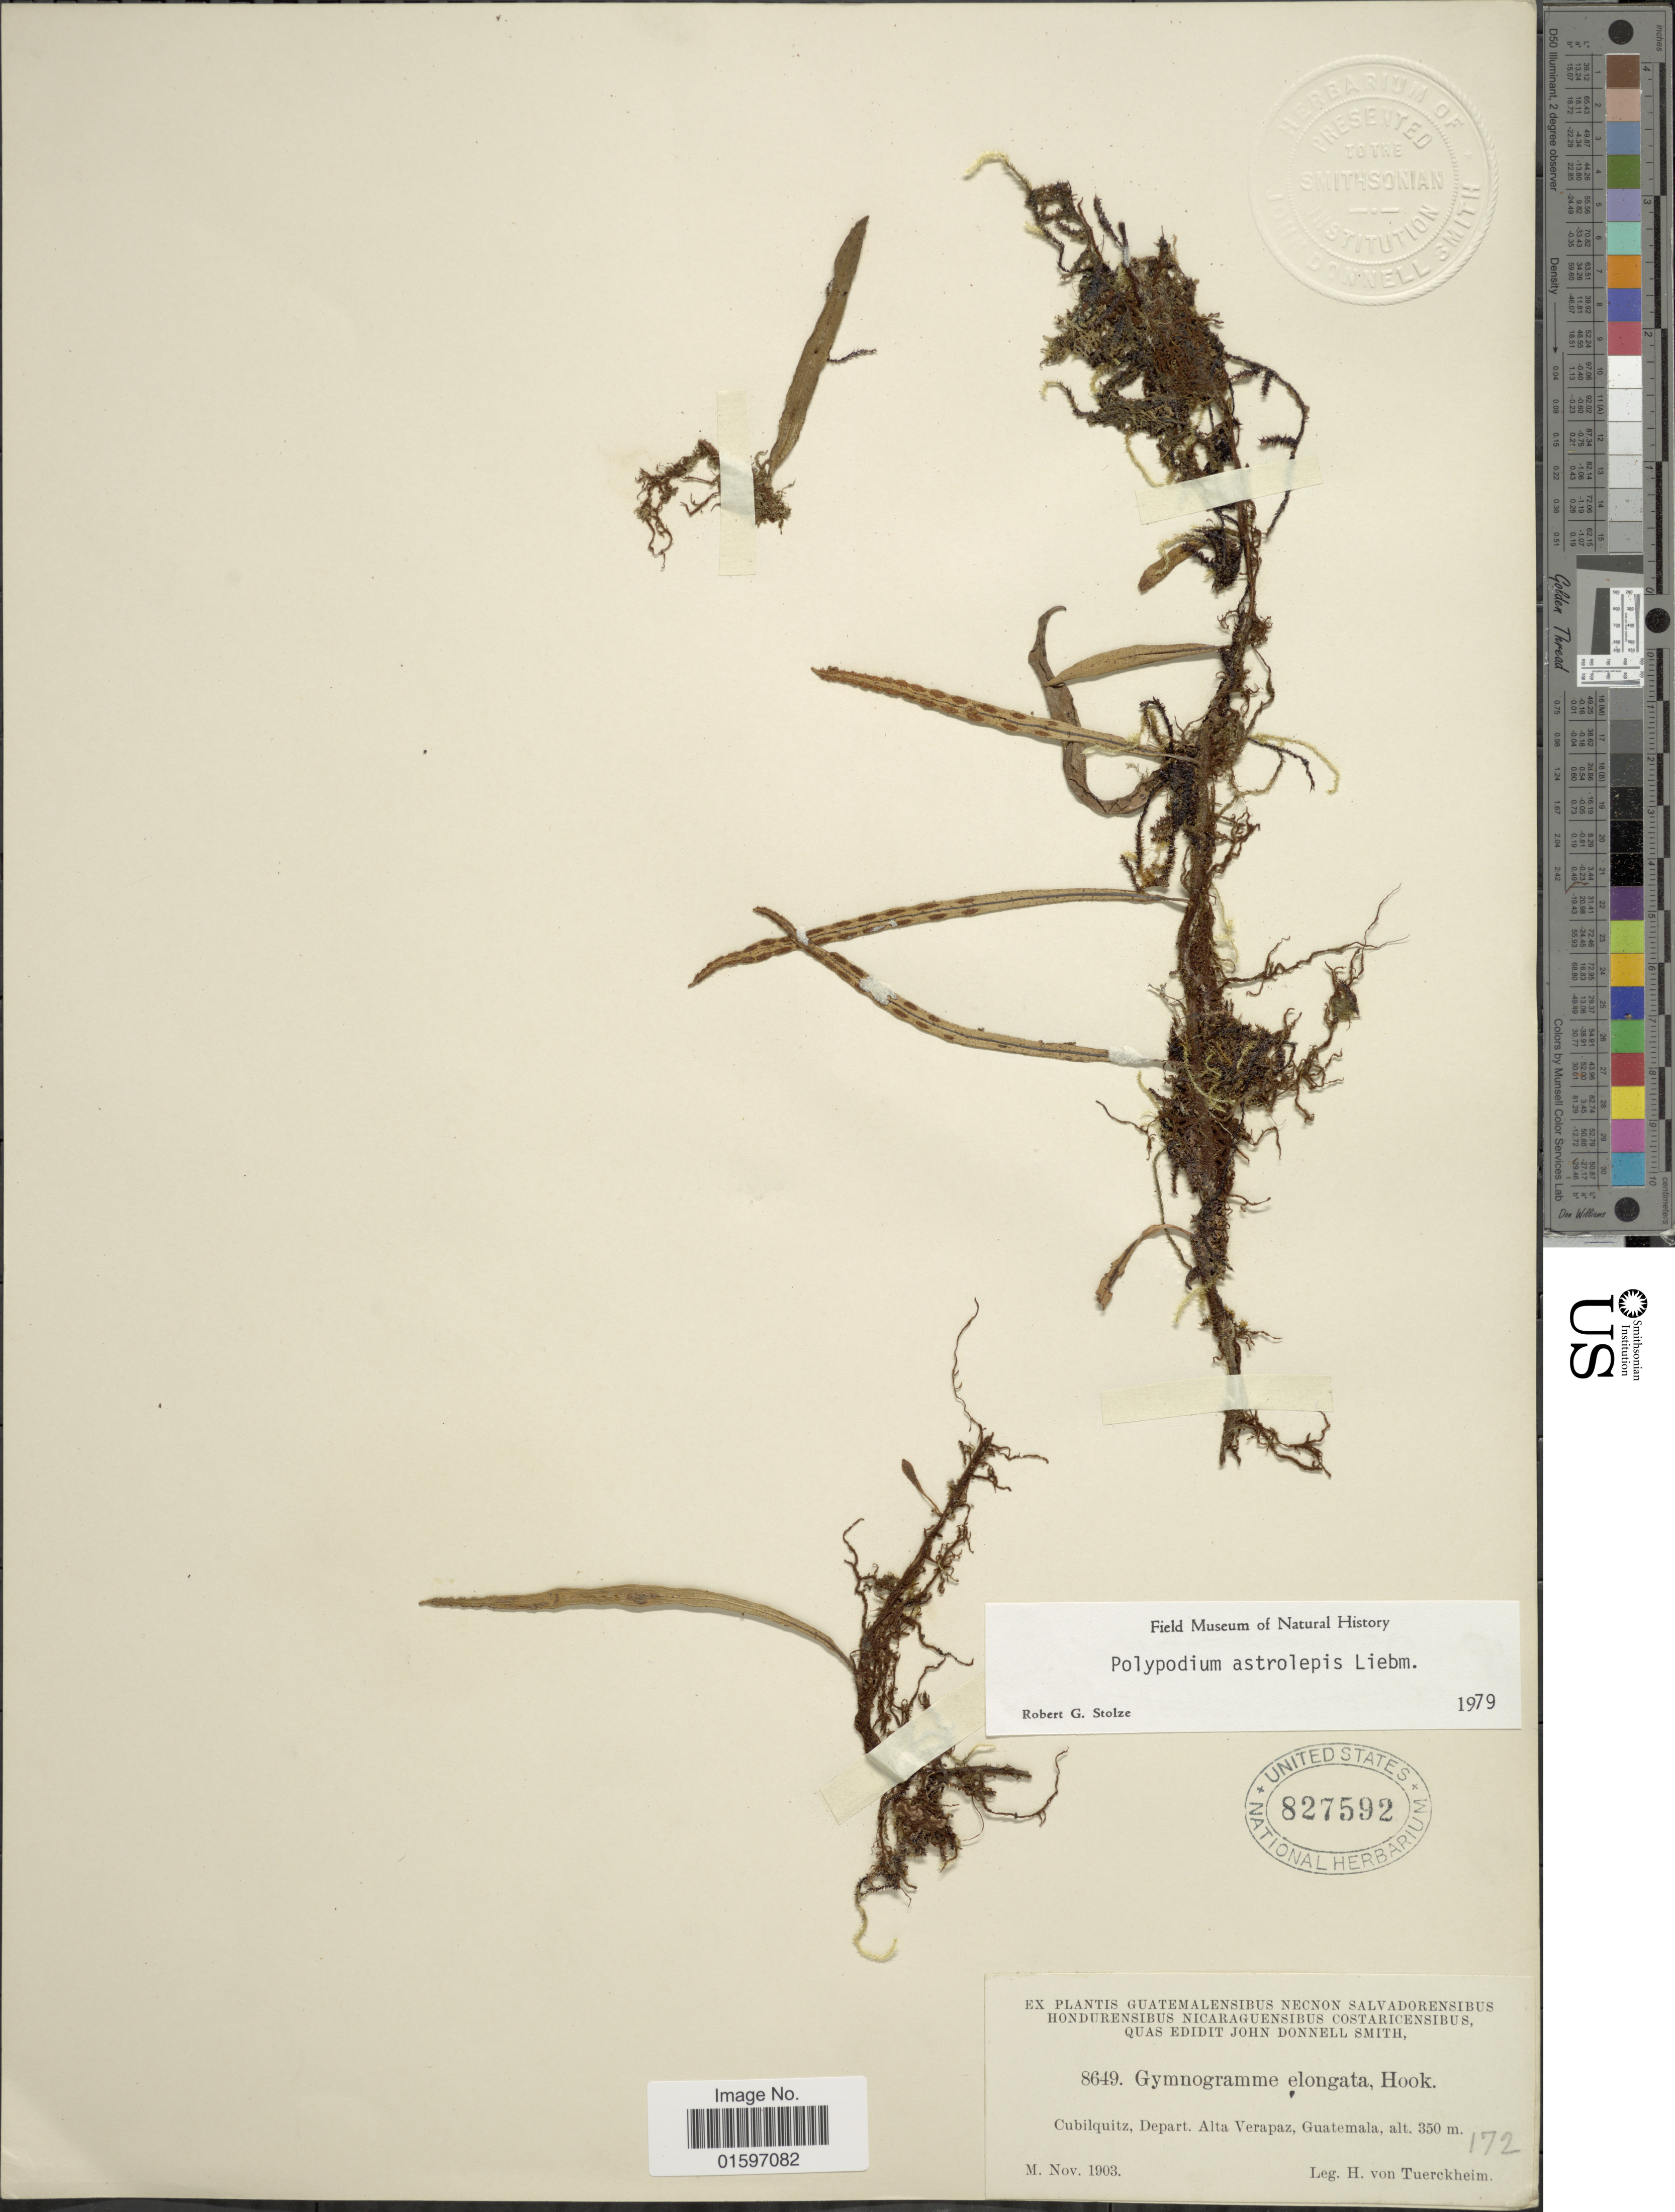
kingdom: Plantae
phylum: Tracheophyta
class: Polypodiopsida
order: Polypodiales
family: Polypodiaceae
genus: Pleopeltis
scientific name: Pleopeltis astrolepis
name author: (Liebm.) E. Fourn.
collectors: H. von Türckheim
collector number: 8649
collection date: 1903-11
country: Guatemala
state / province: Alta Verapaz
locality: Cubilquitz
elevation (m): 350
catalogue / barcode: US 827592